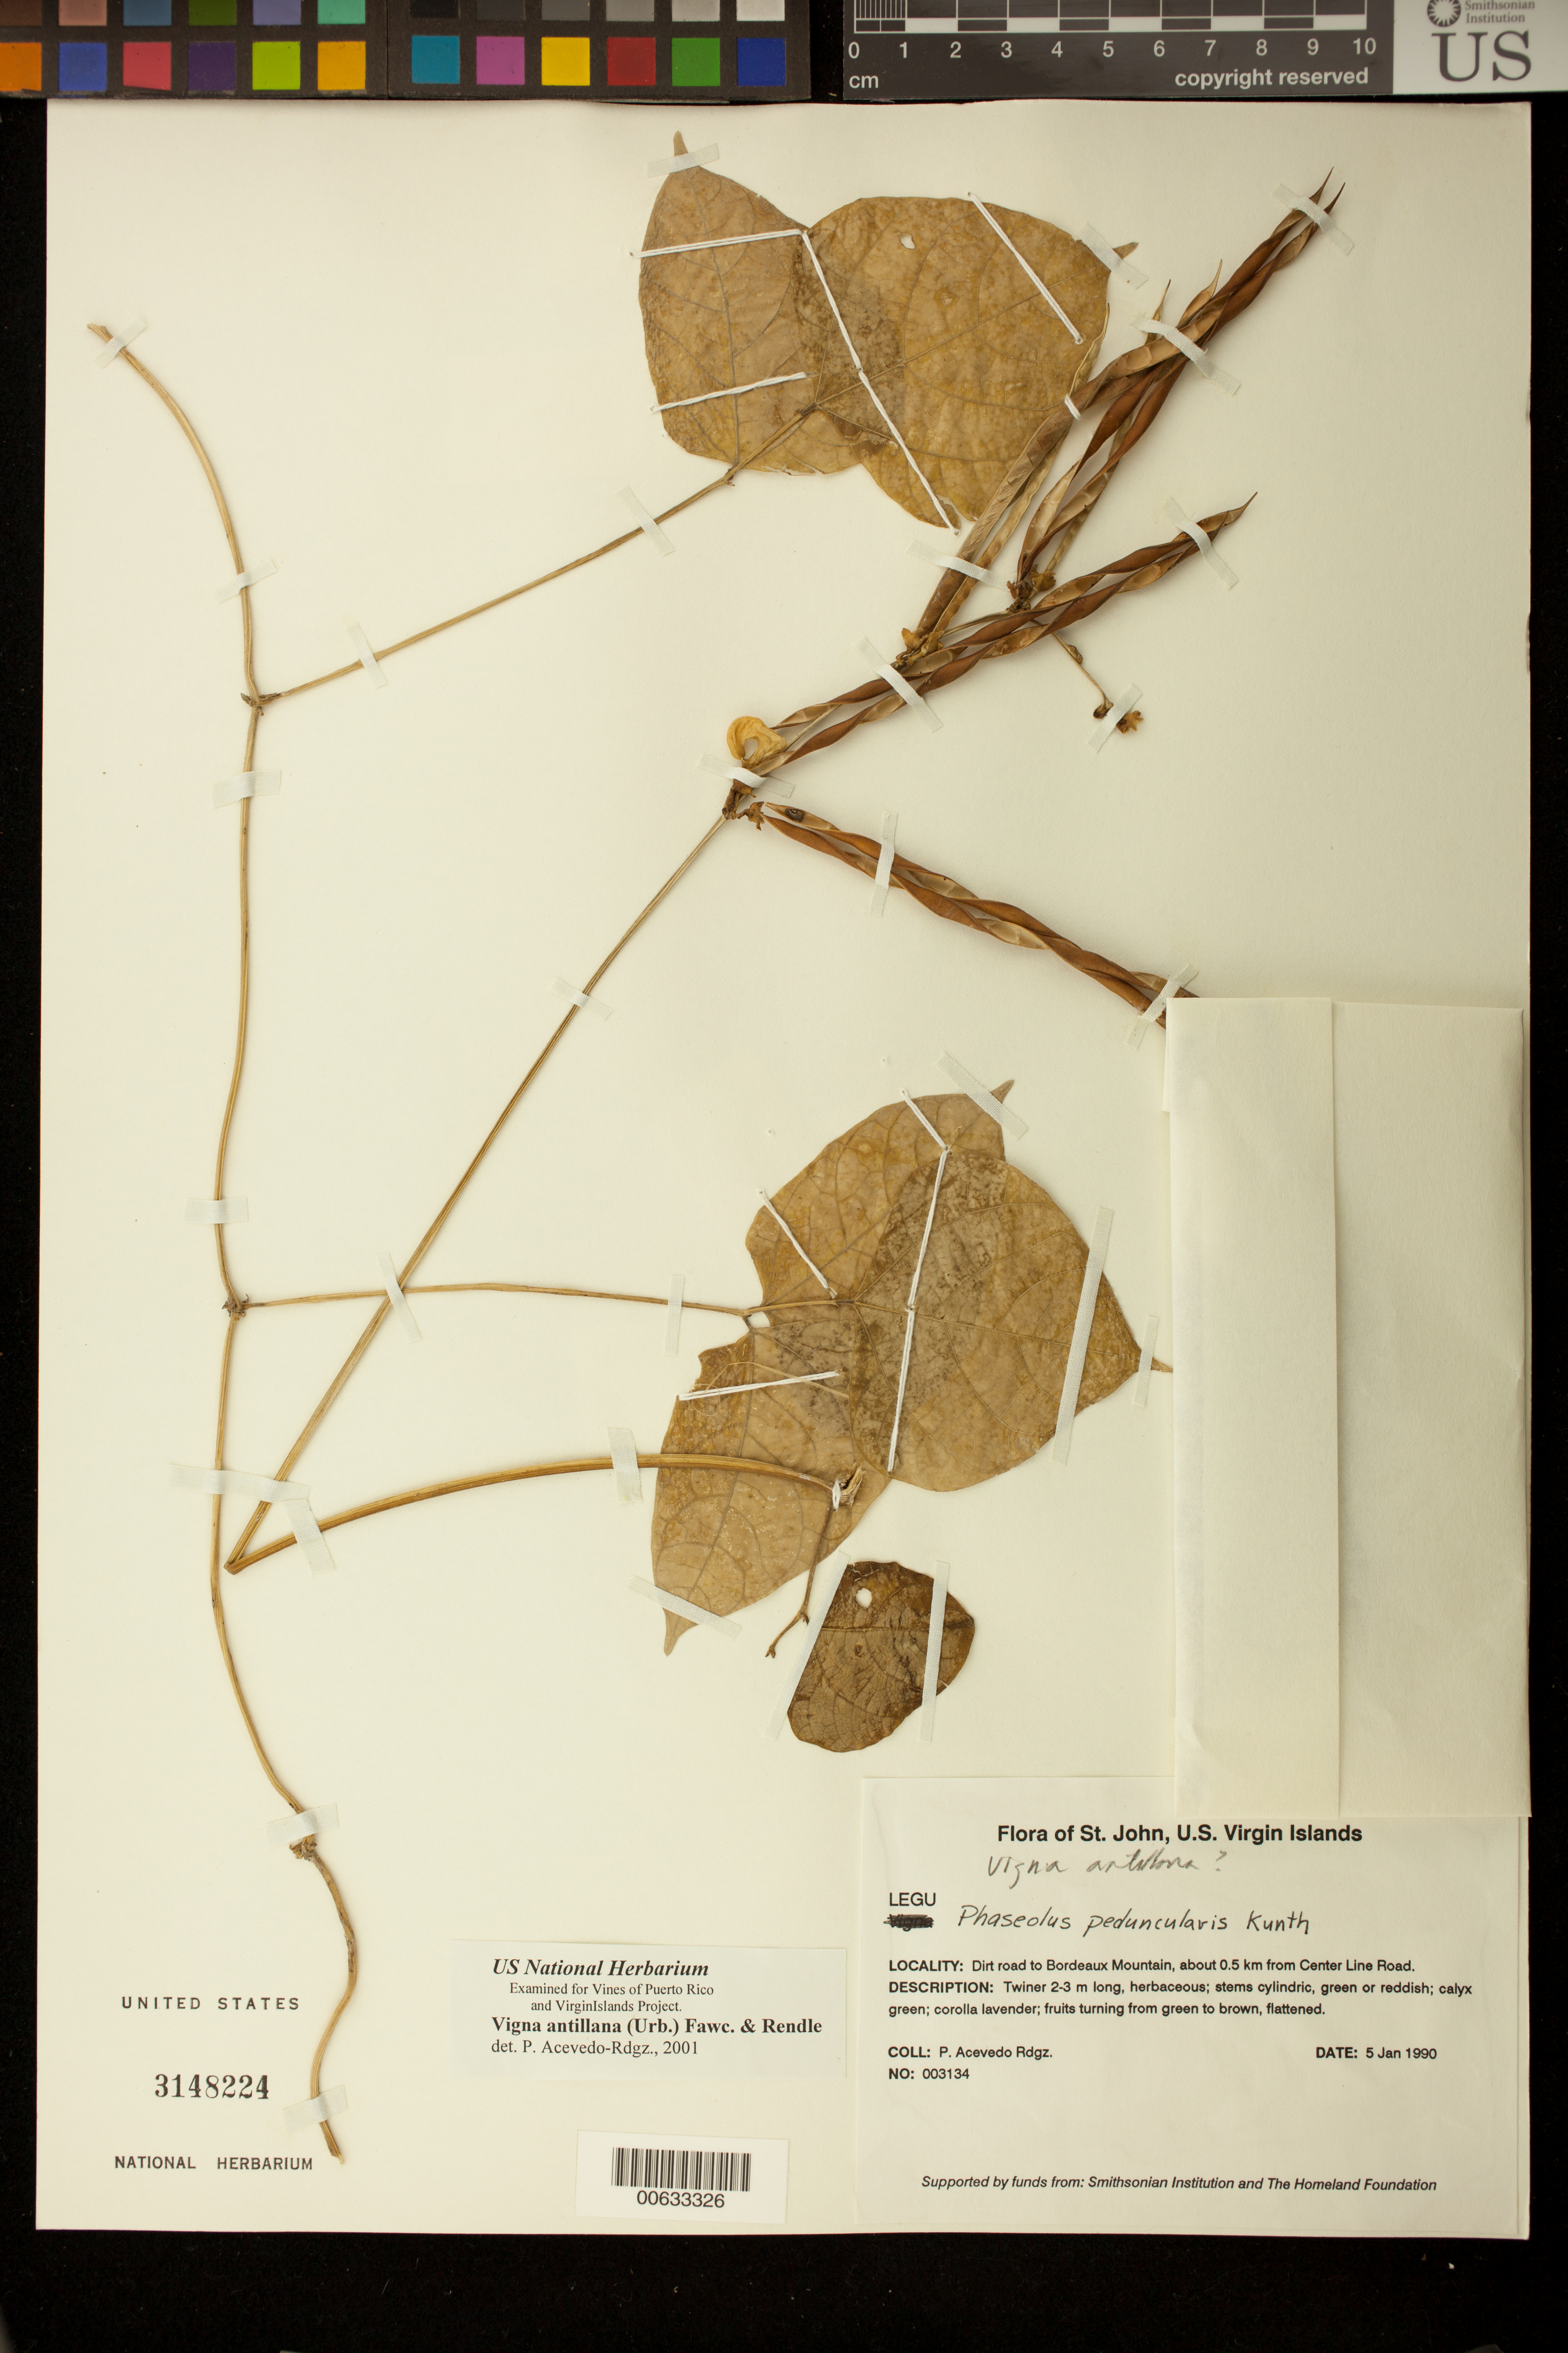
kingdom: Plantae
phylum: Tracheophyta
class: Magnoliopsida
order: Fabales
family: Fabaceae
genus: Sigmoidotropis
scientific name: Sigmoidotropis antillana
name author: (Urb.) A. Delgado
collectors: P. Acevedo-Rodr.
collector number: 3134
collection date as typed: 05 Jan 1990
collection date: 1990-01-05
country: U.S. Virgin Islands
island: St. John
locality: Cruz Bay Quarter; dirt road to Bordeaux Mountain, about 0.5 km from Center Line Road.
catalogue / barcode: US 3148224